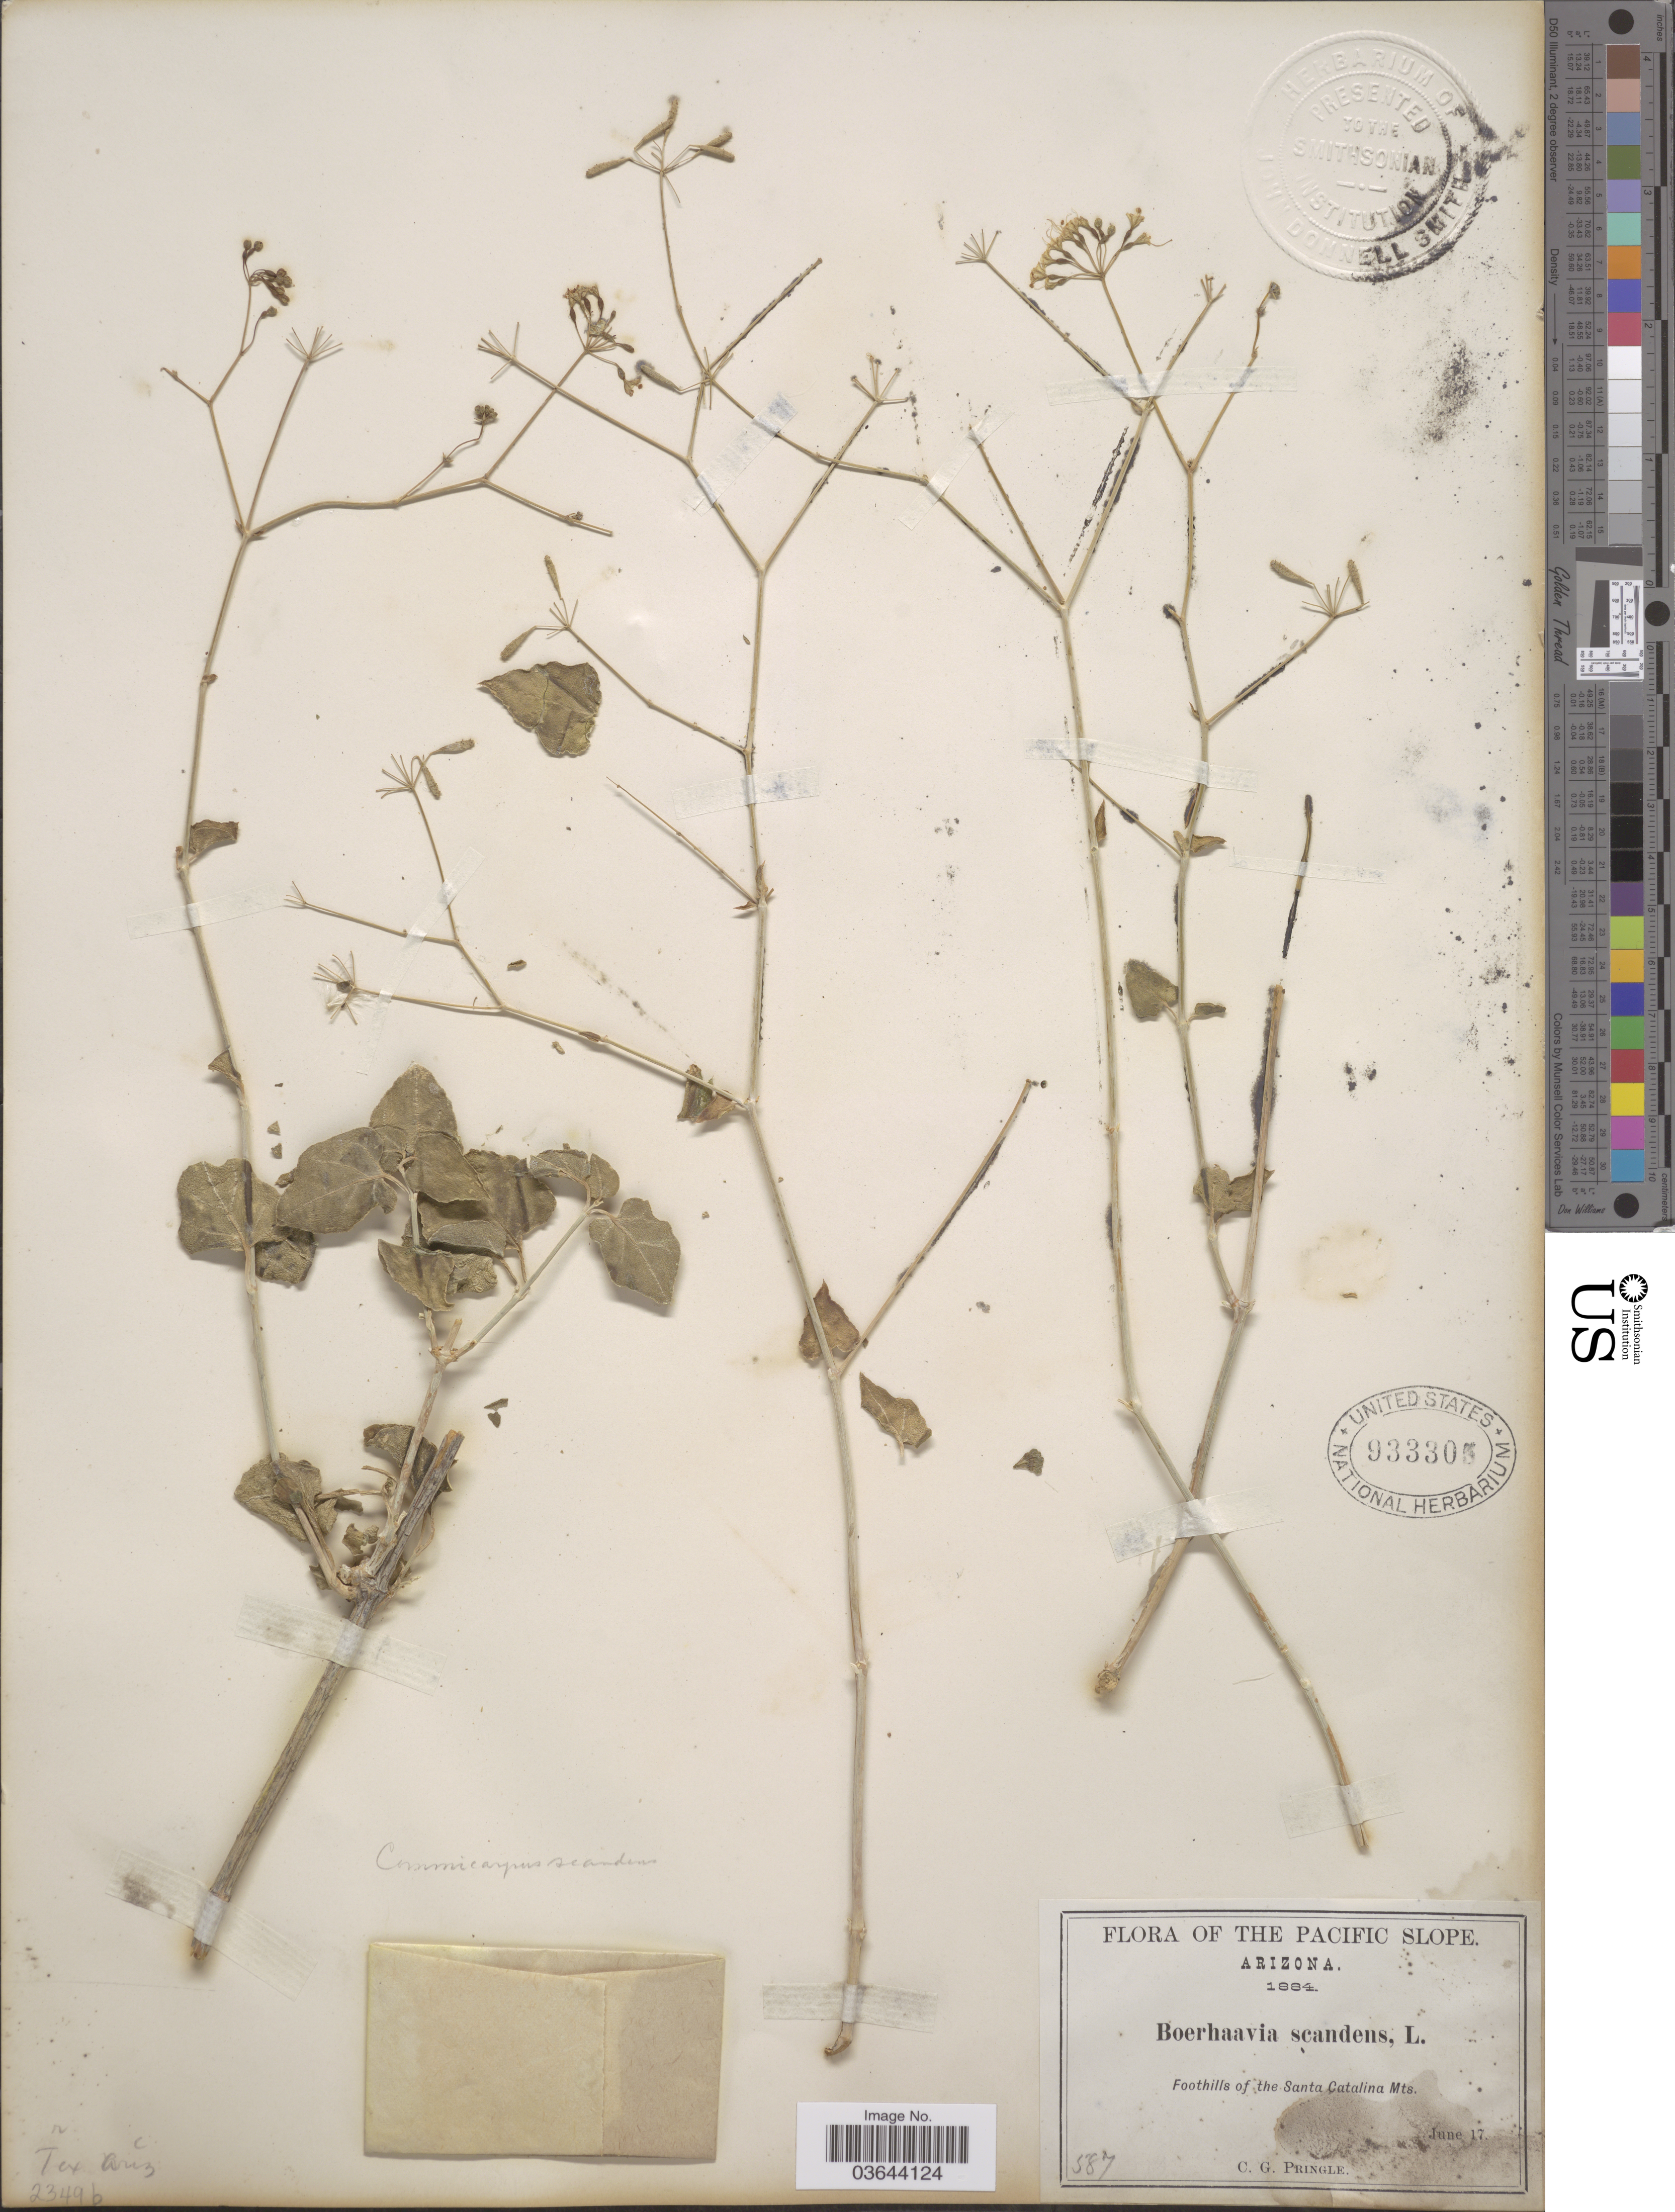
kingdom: Plantae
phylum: Tracheophyta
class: Magnoliopsida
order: Caryophyllales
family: Nyctaginaceae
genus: Commicarpus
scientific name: Commicarpus sp.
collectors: C. G. Pringle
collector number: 587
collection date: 1884-06-17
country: United States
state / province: Arizona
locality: The Pacific Slope. Foothills of Santa Catalina Mts.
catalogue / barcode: US 933305